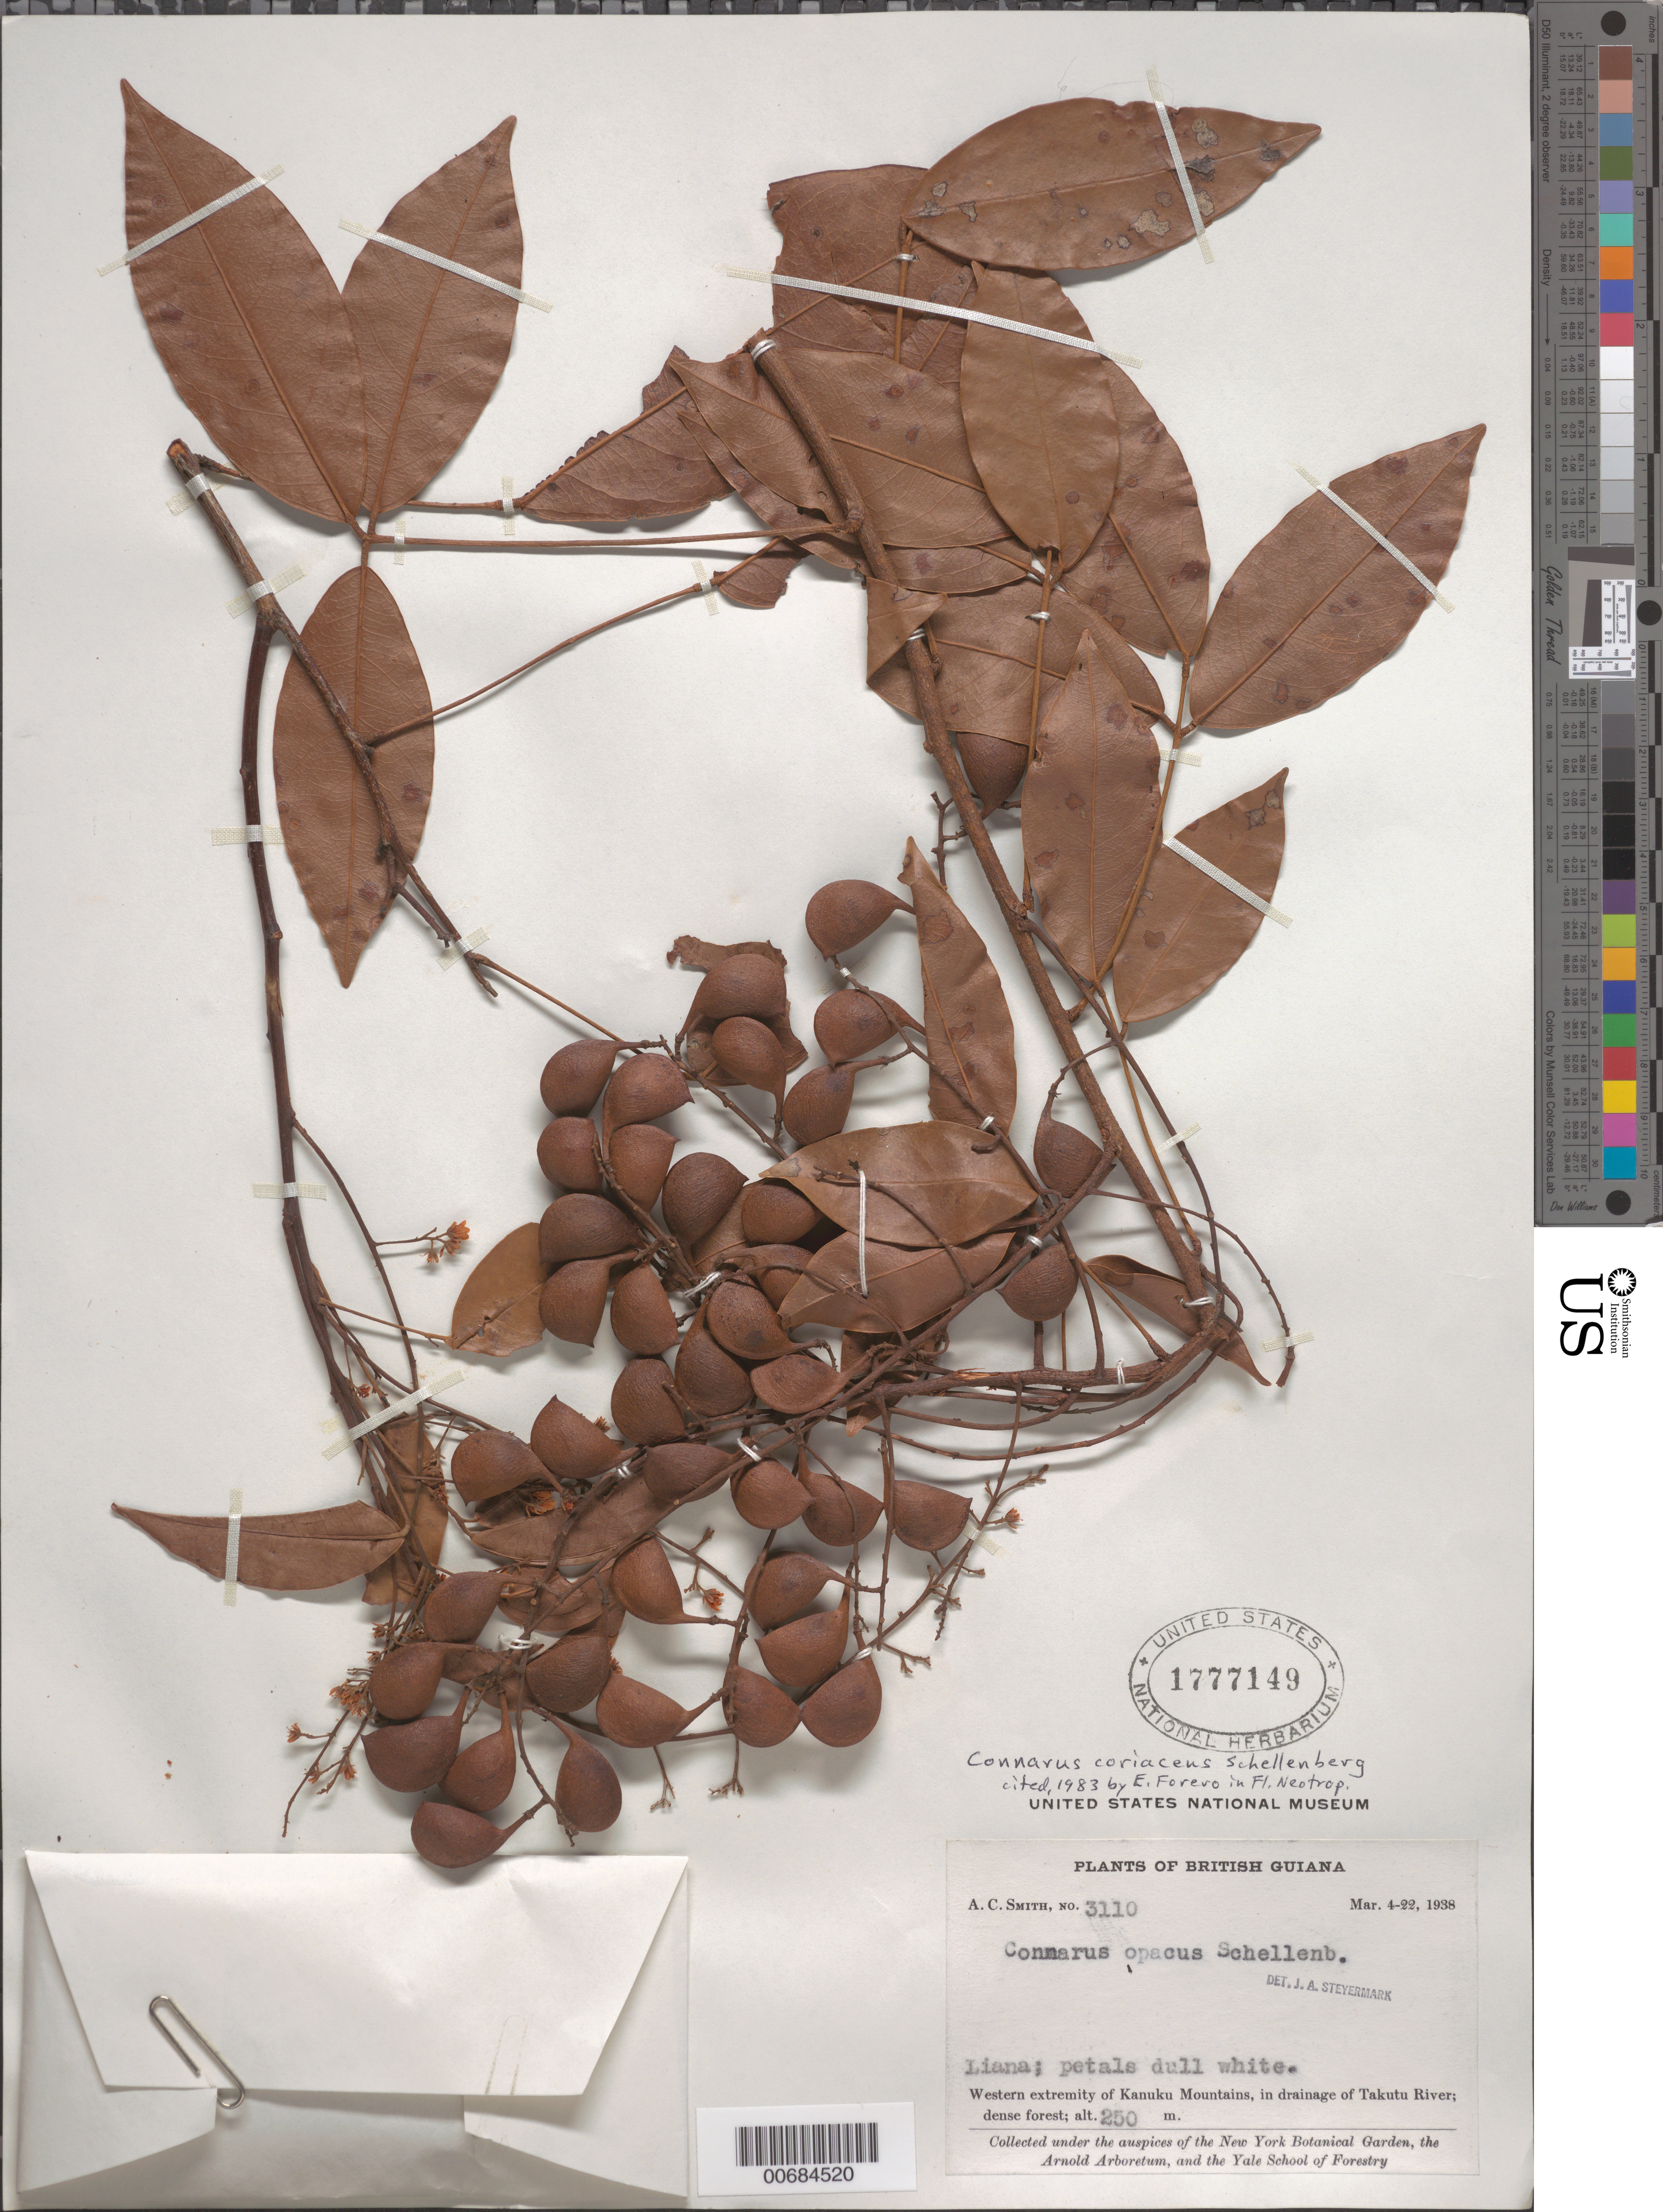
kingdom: Plantae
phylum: Tracheophyta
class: Magnoliopsida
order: Oxalidales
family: Connaraceae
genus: Connarus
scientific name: Connarus coriaceus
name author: G. Schellenb.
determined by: Forero, E.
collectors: A. C. Smith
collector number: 3110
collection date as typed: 4-Mar-38 to 22-Mar-38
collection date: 1938-03-04/1938-03-22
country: Guyana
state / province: U. Takutu-U. Essequibo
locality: Kanuku Mts., drainage of Takutu R., western extremity of Kanuku Mountains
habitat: Dense forest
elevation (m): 250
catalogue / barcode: US 1777149